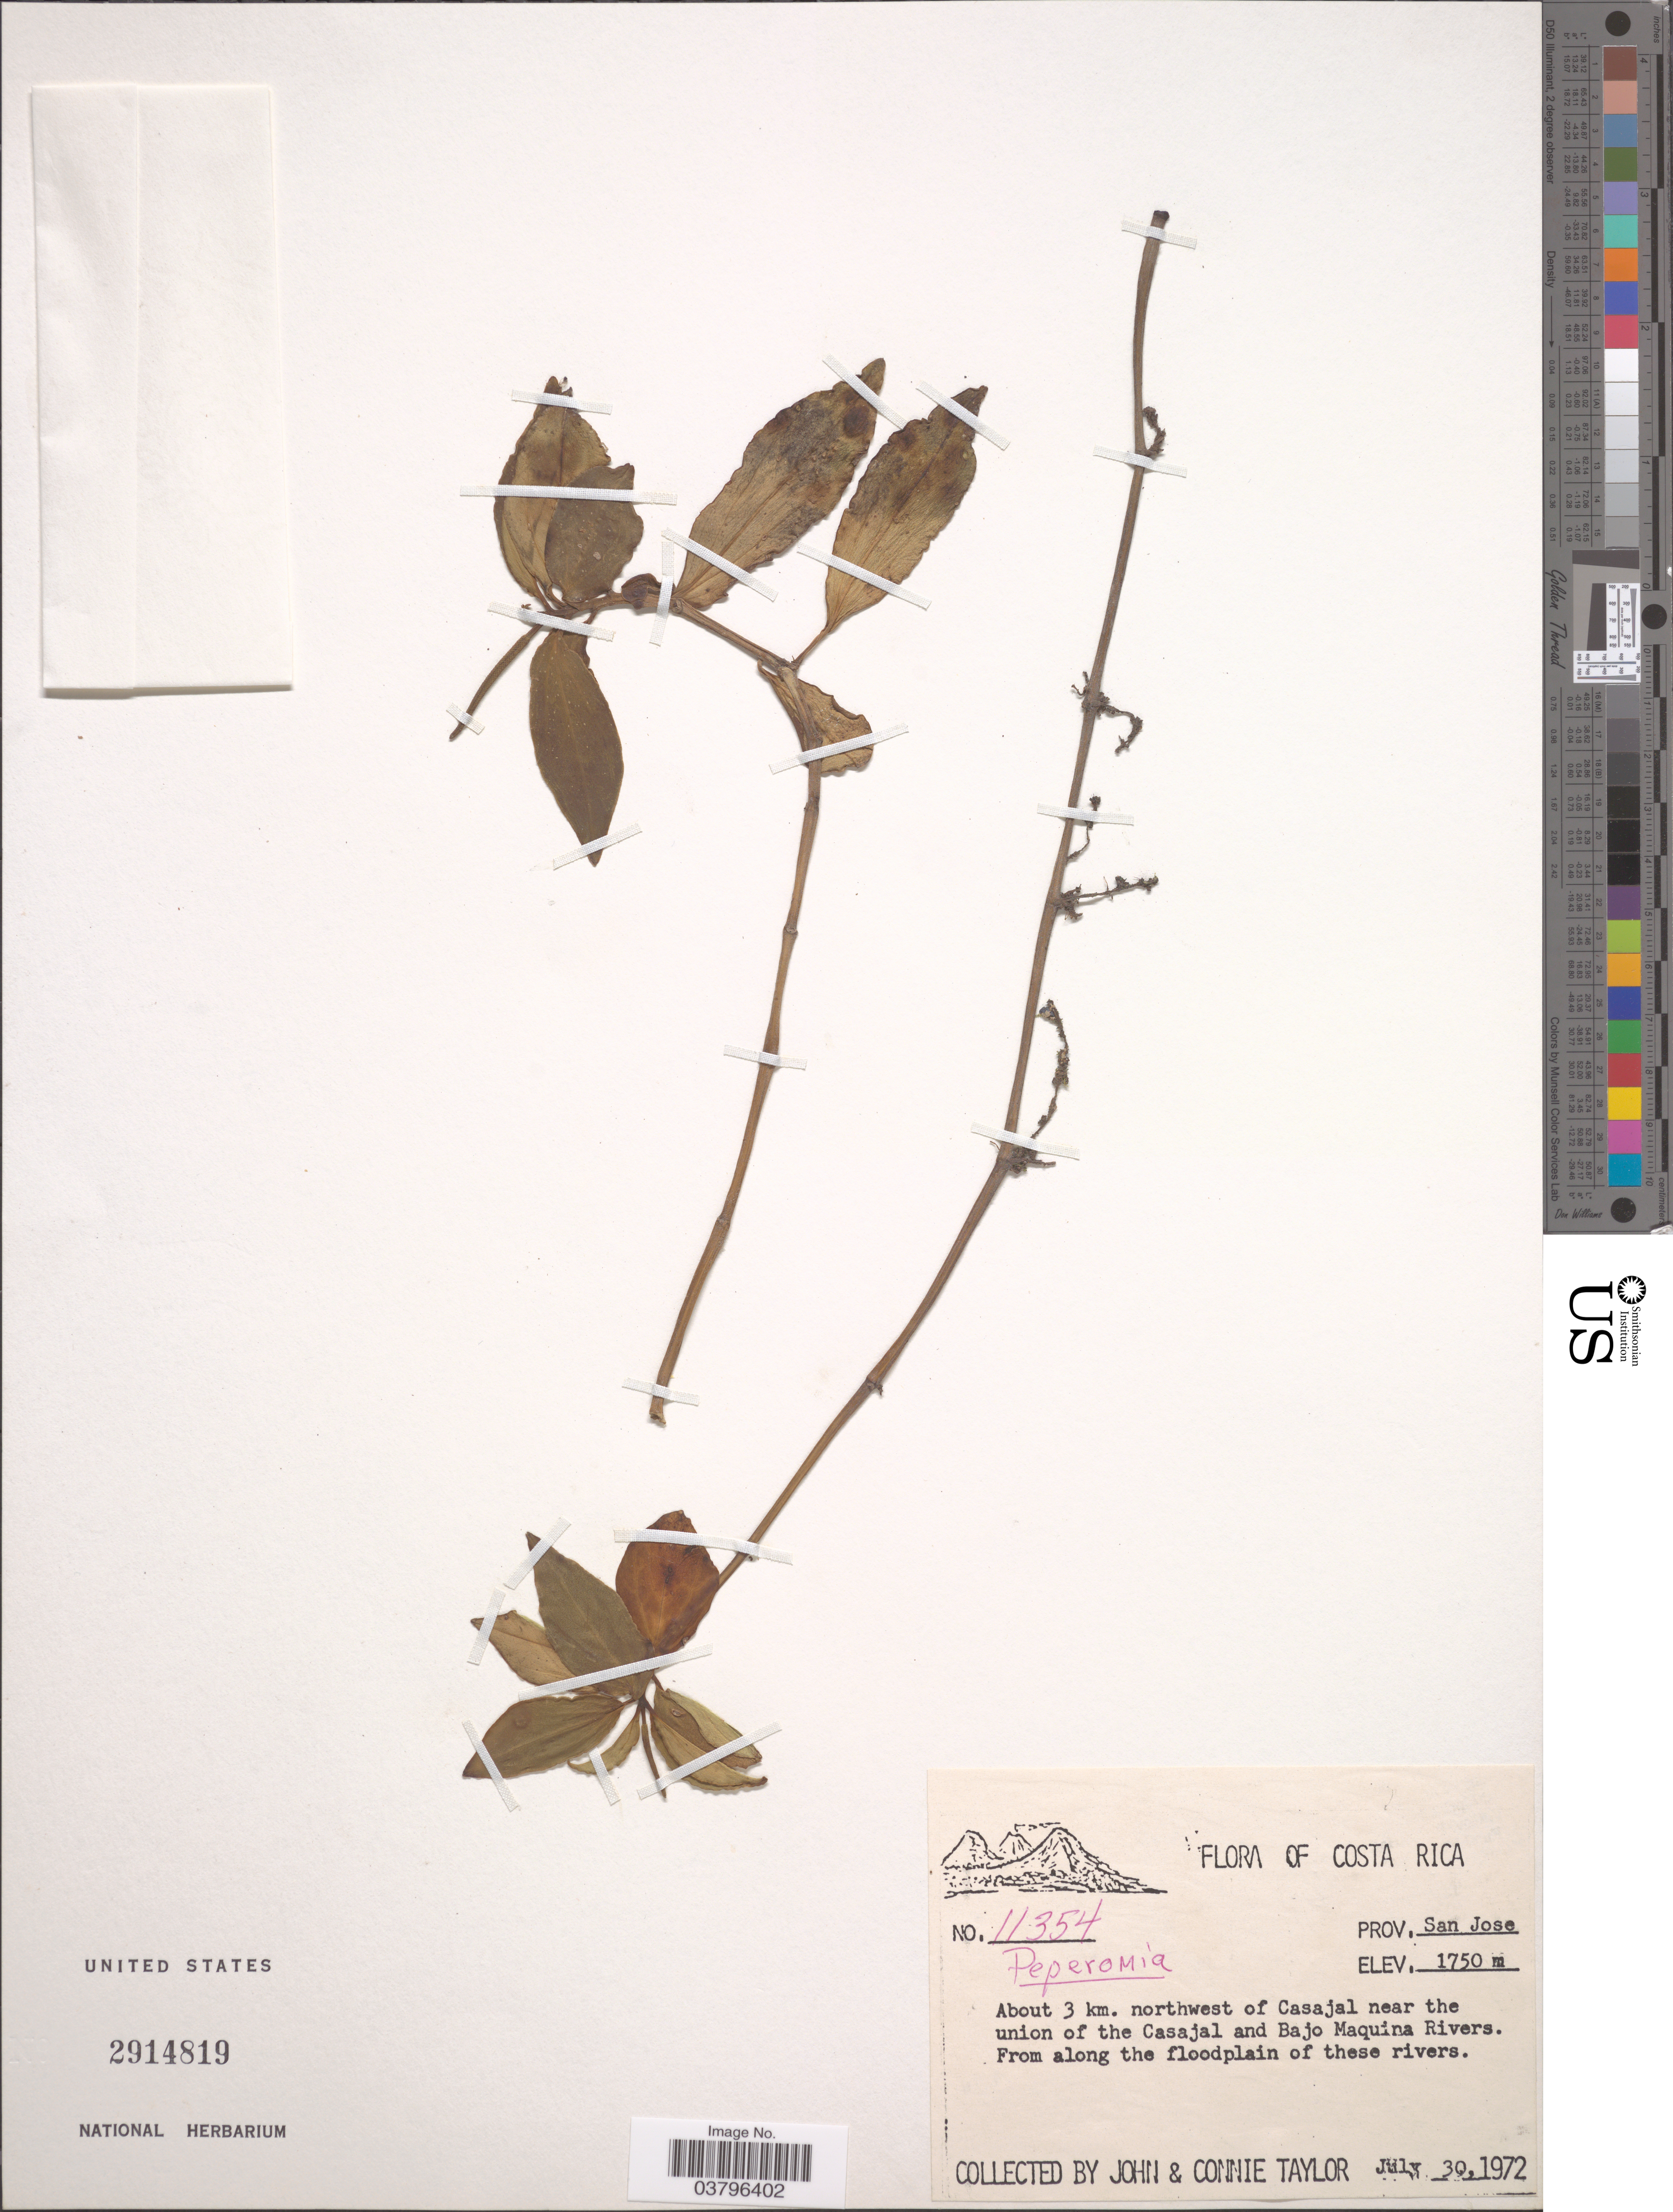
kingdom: Plantae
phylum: Tracheophyta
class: Magnoliopsida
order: Piperales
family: Piperaceae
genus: Peperomia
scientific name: Peperomia san-joseana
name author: C. DC.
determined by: Jiménez, José Estaban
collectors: J. Taylor & C. Taylor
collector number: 11354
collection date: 1972-07-30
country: Costa Rica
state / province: San José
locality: About 3 km. northwest of Casajal near the union of the Casajal and Bajo Maquina Rivers. From along the floodplain of these rivers.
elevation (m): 1750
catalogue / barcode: US 2914819